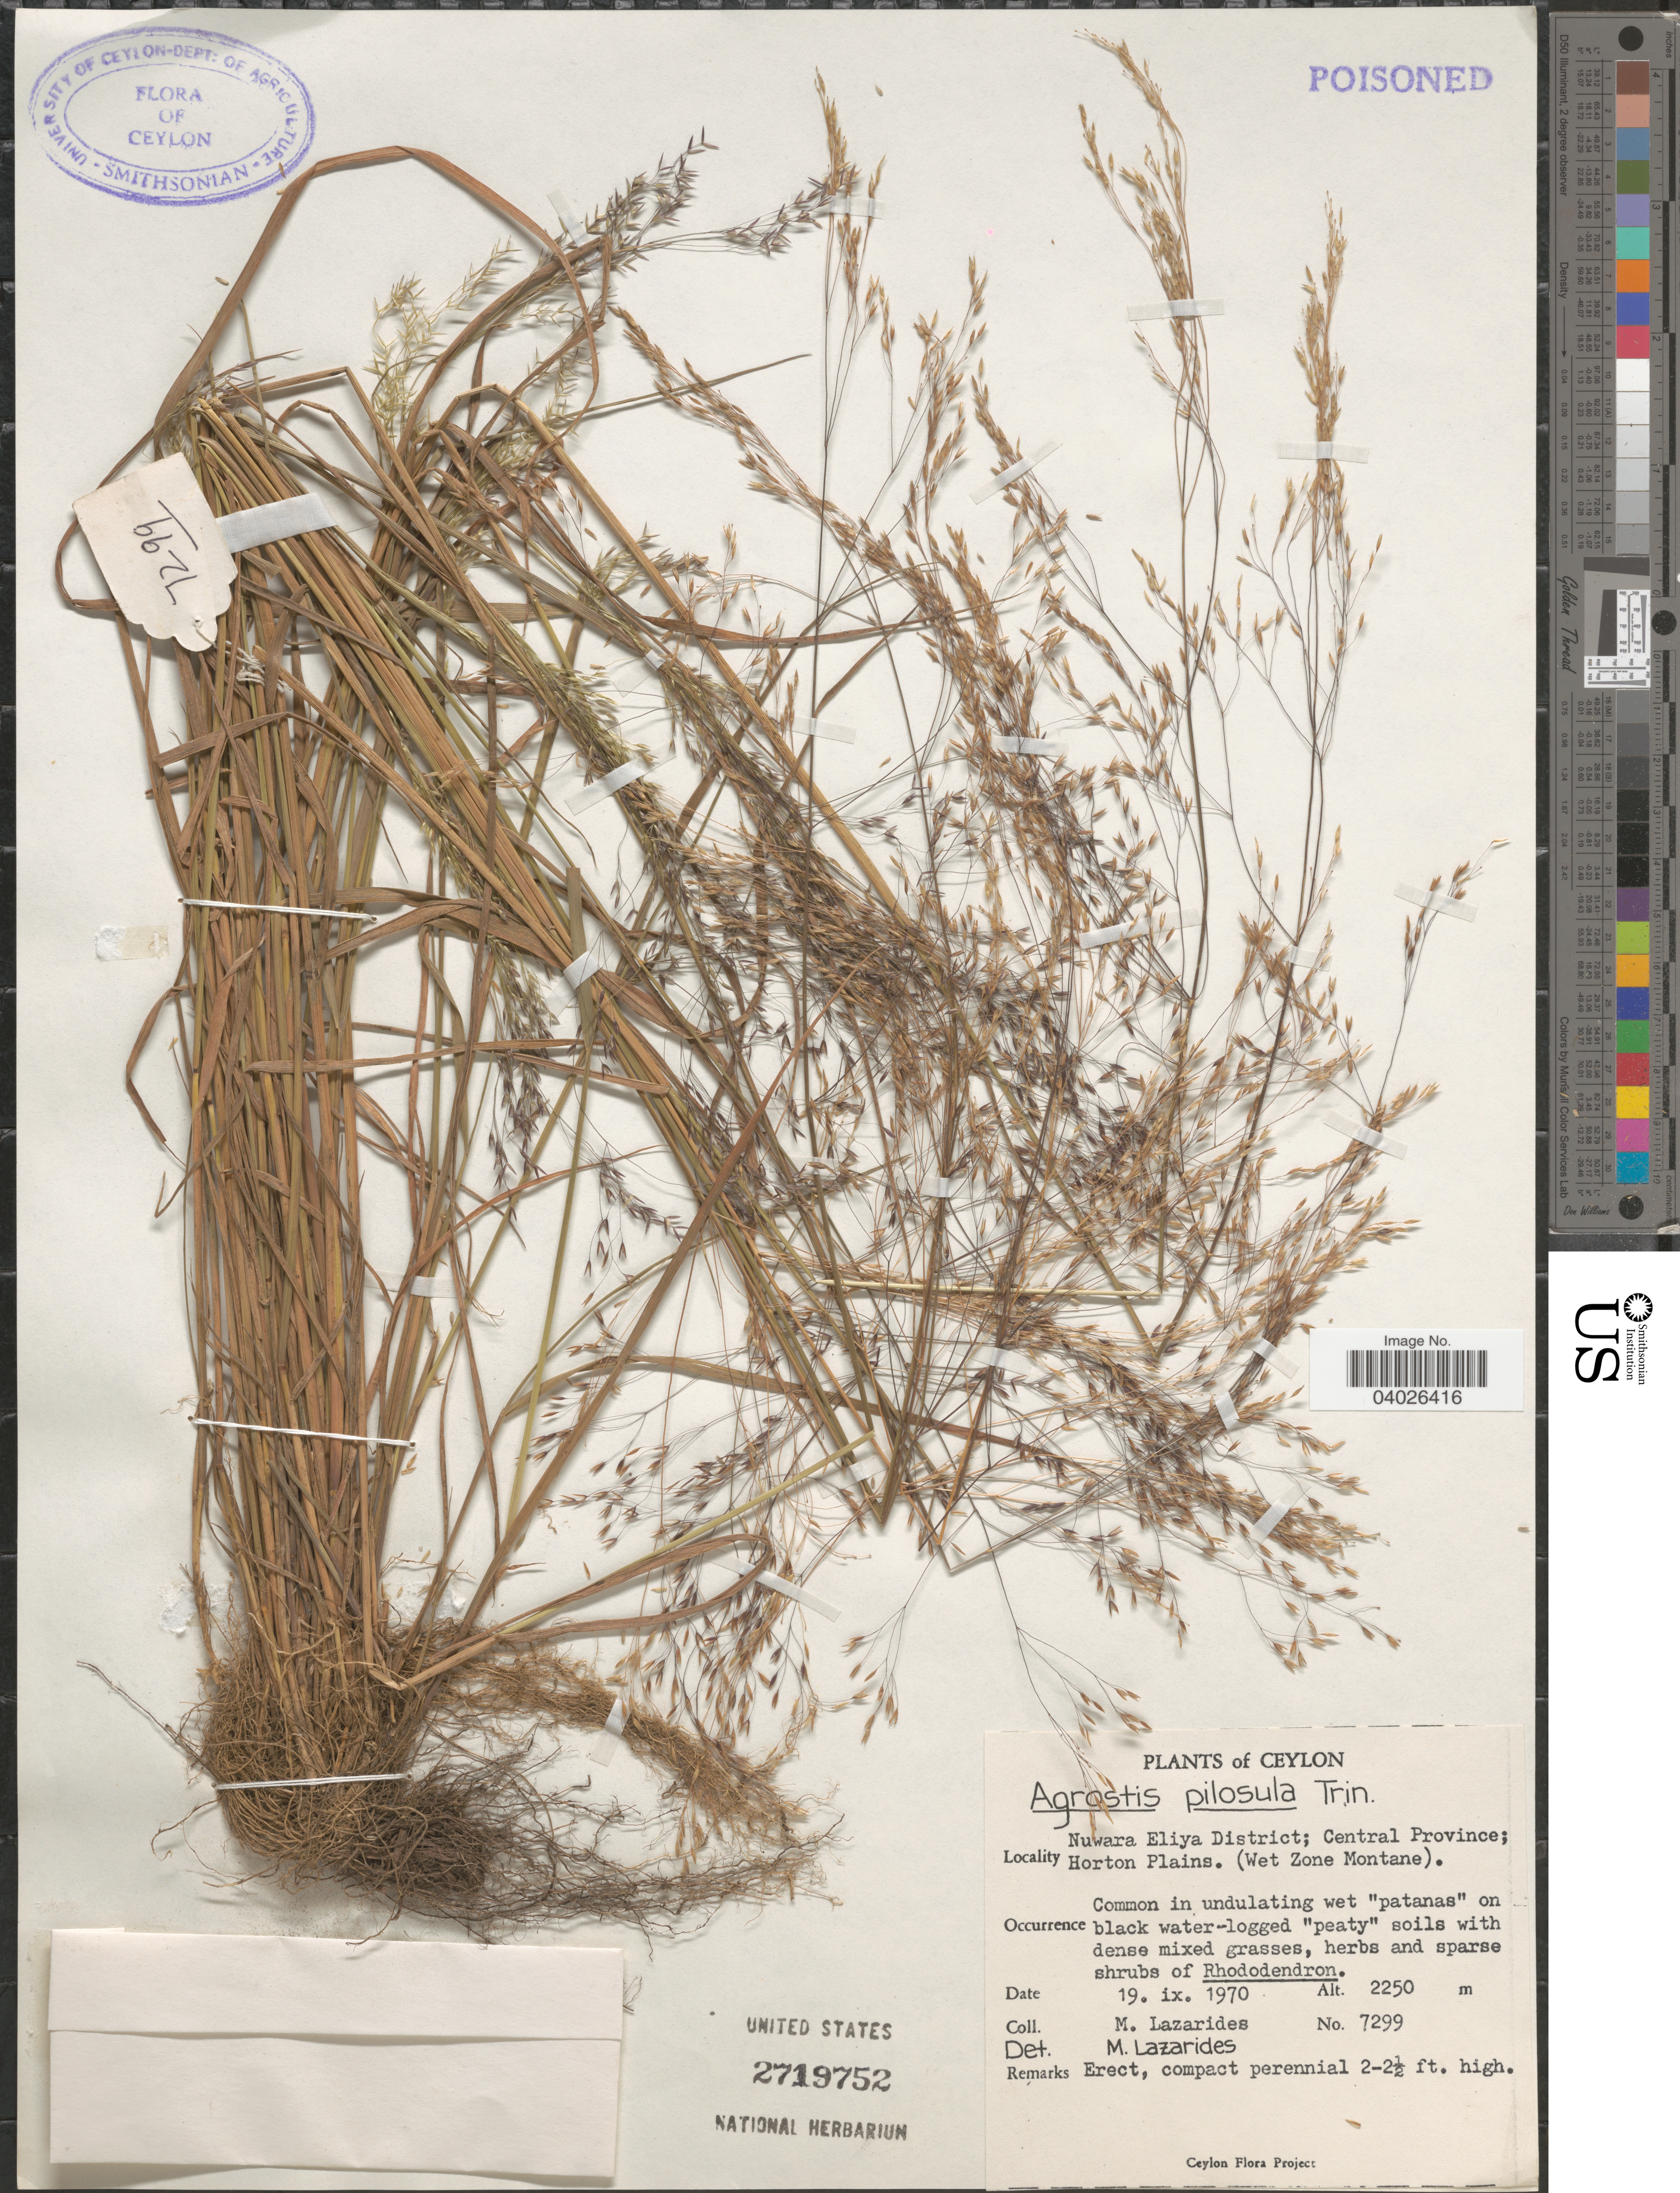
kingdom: Plantae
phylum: Tracheophyta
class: Liliopsida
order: Poales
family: Poaceae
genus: Agrostis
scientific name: Agrostis pilosula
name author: Trin.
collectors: M. Lazarides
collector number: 7299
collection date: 1970-09-19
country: Sri Lanka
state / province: Central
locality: Ceylon. Nuwara Eliya District; Horton Plains. (Wet Zone Montane).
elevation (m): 2250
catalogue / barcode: US 2719752